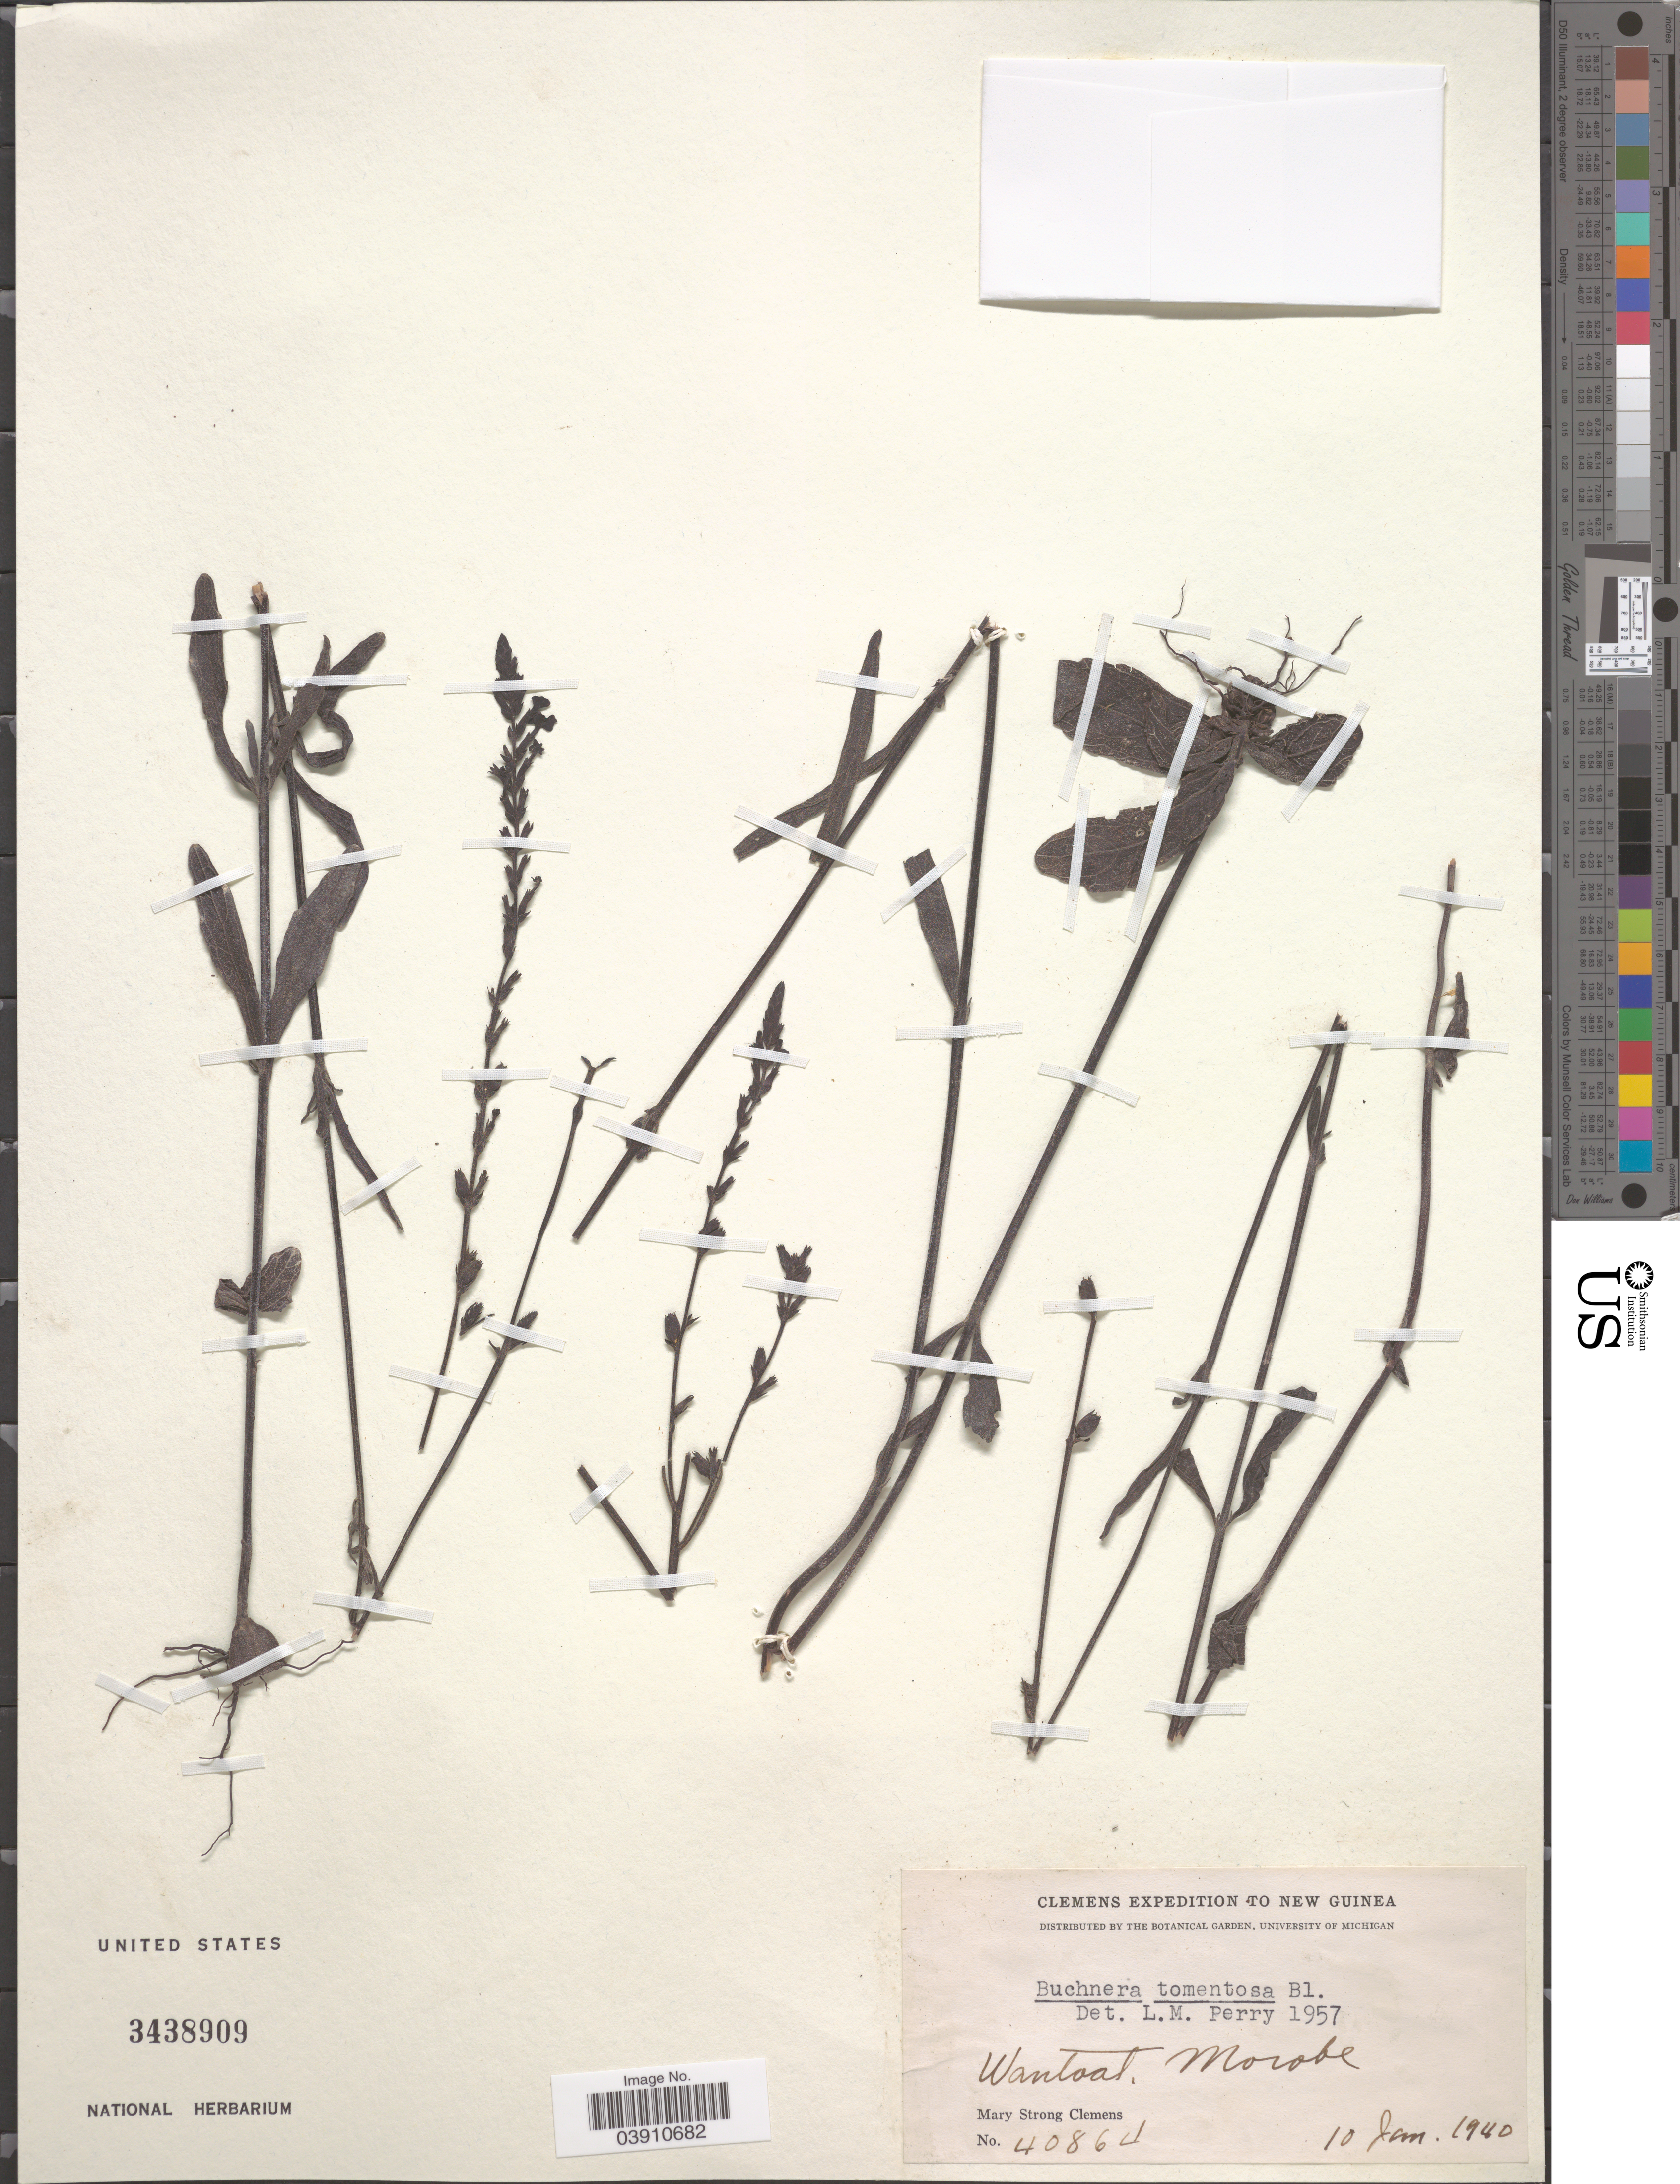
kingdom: Plantae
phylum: Tracheophyta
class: Magnoliopsida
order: Lamiales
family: Orobanchaceae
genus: Buchnera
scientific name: Buchnera tomentosa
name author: Blume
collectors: M. S. Clemens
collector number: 40864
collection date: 1940-01-10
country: Papua New Guinea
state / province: Morobe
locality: New Guinea. Wantoat, Morobe.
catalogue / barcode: US 3438909